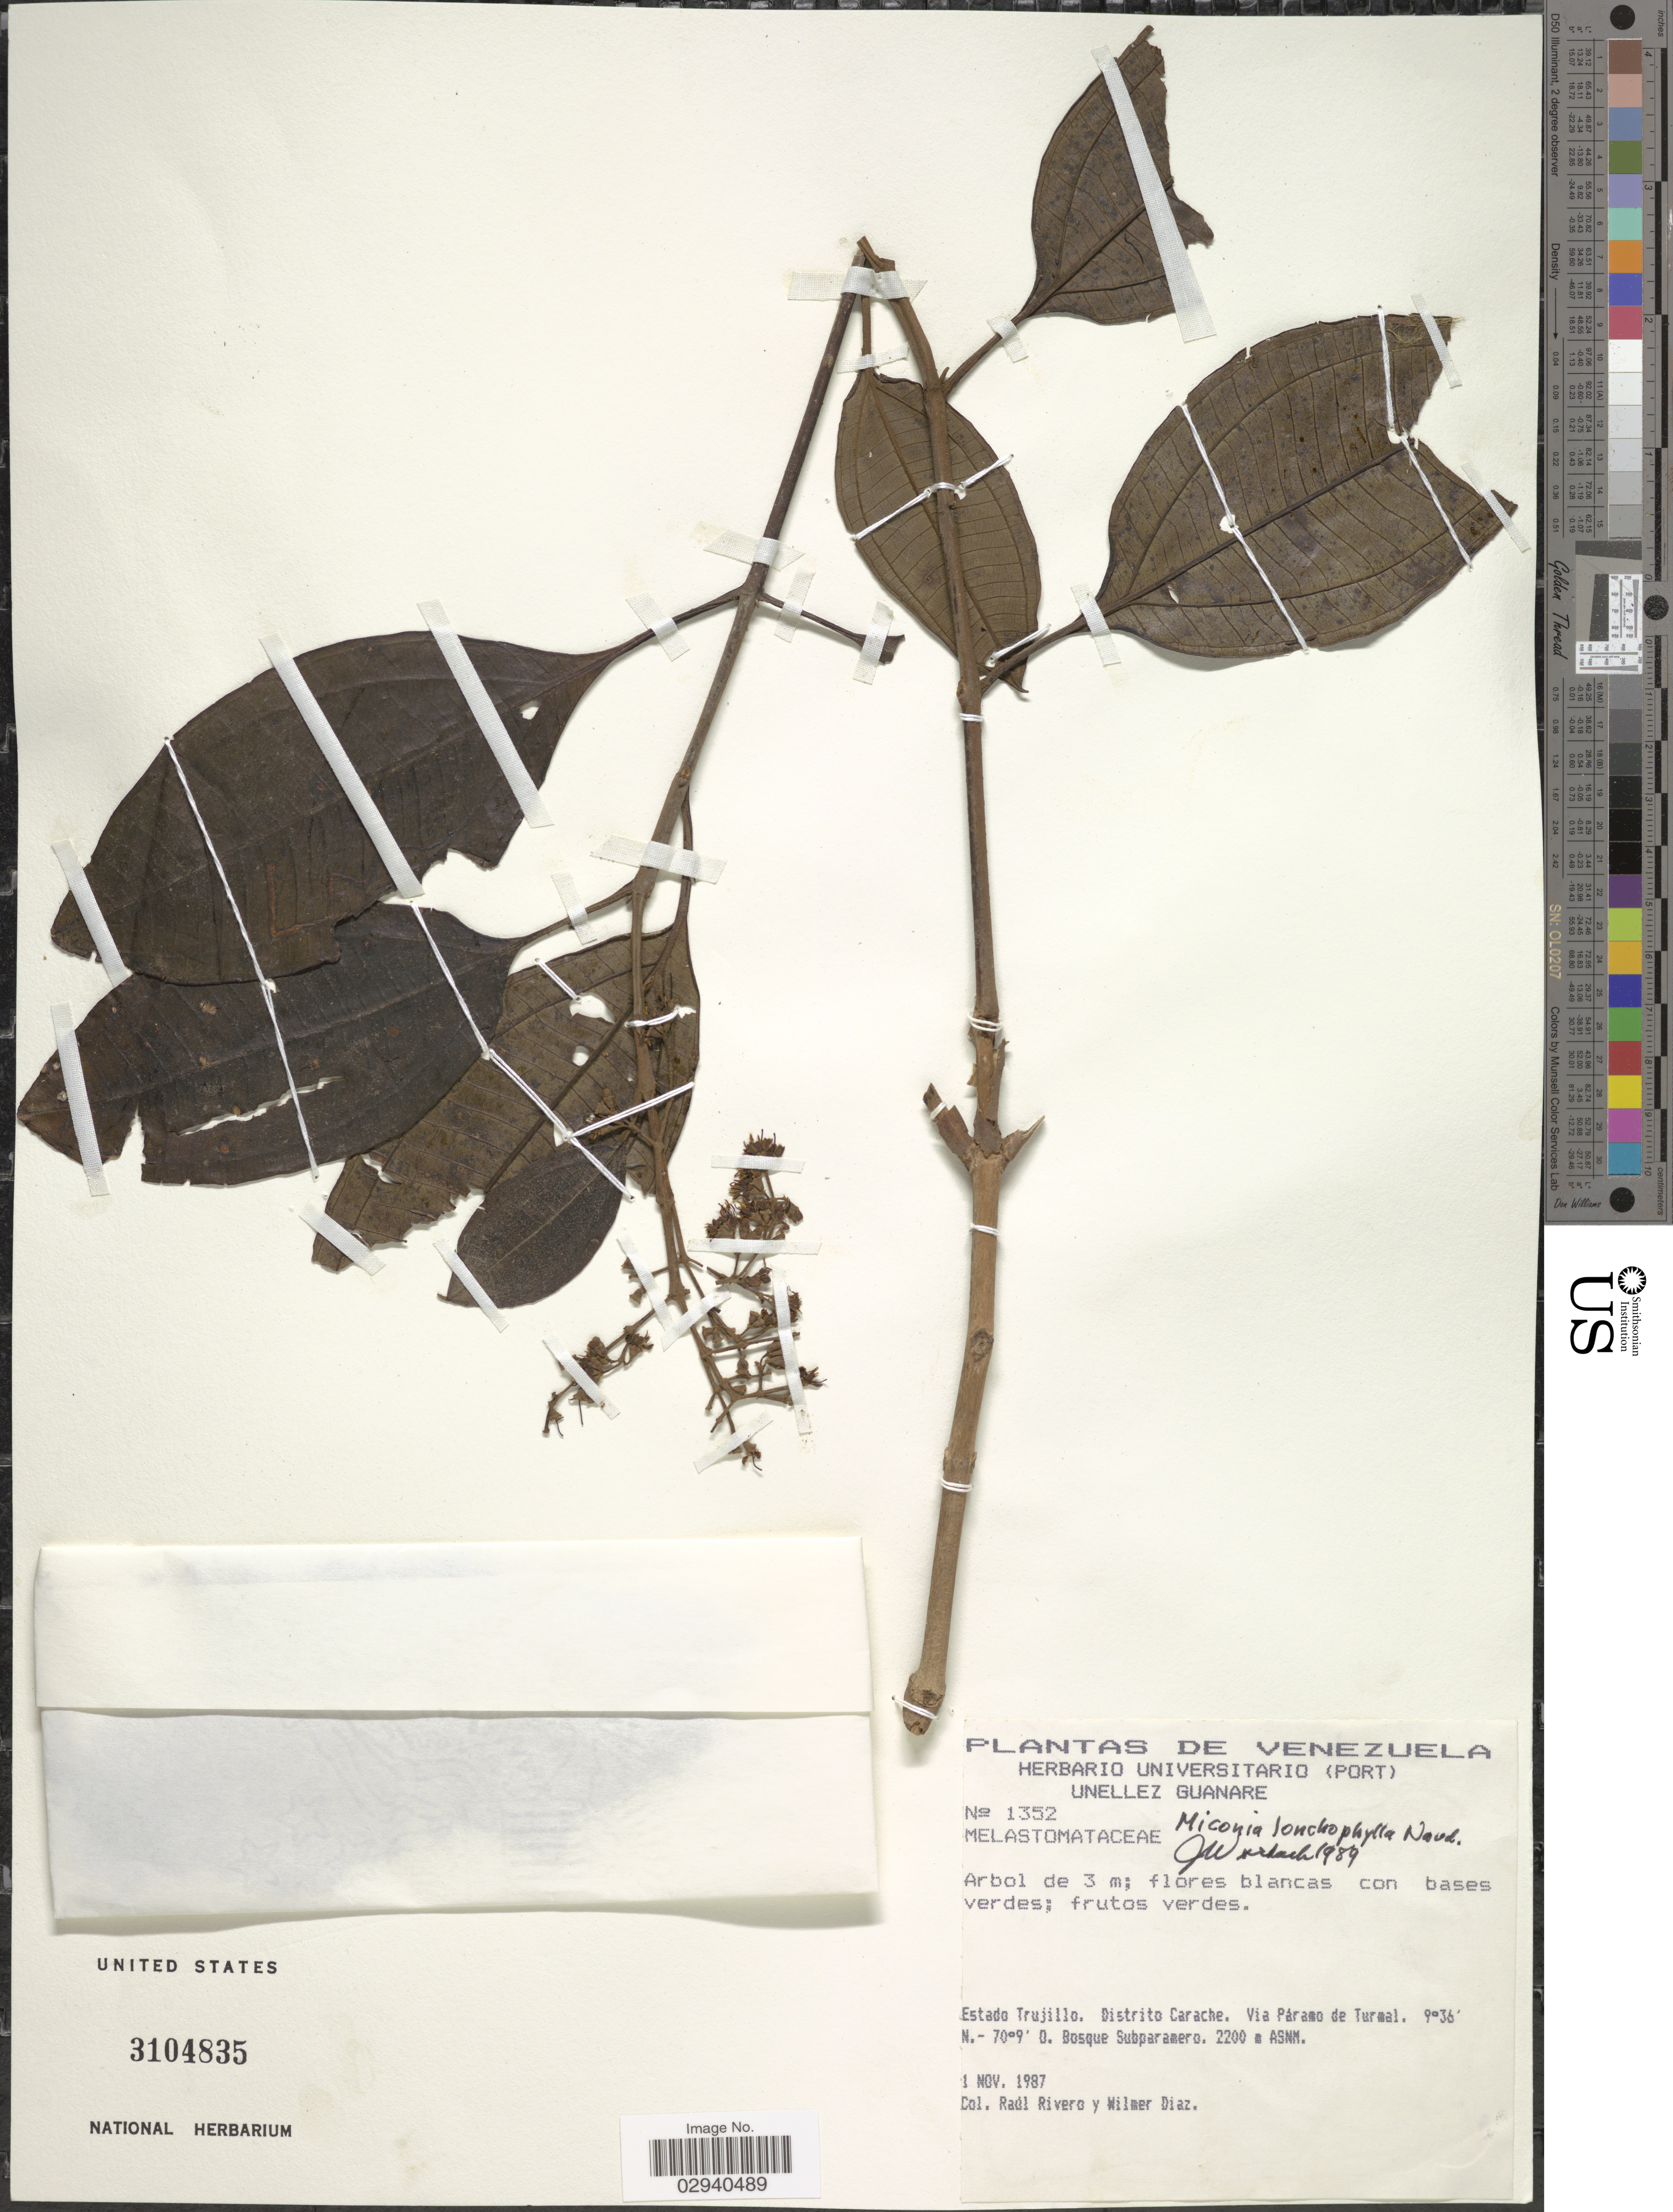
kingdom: Plantae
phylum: Tracheophyta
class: Magnoliopsida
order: Myrtales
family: Melastomataceae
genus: Miconia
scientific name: Miconia lonchophylla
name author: Naudin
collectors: R. Rivero & W. Díaz P.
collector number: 1352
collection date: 1987-11-01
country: Venezuela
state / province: Trujillo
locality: Distrito Carache. Via Páramo de Turmal. Bosque Subparamero.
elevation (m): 2200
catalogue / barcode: US 3104835